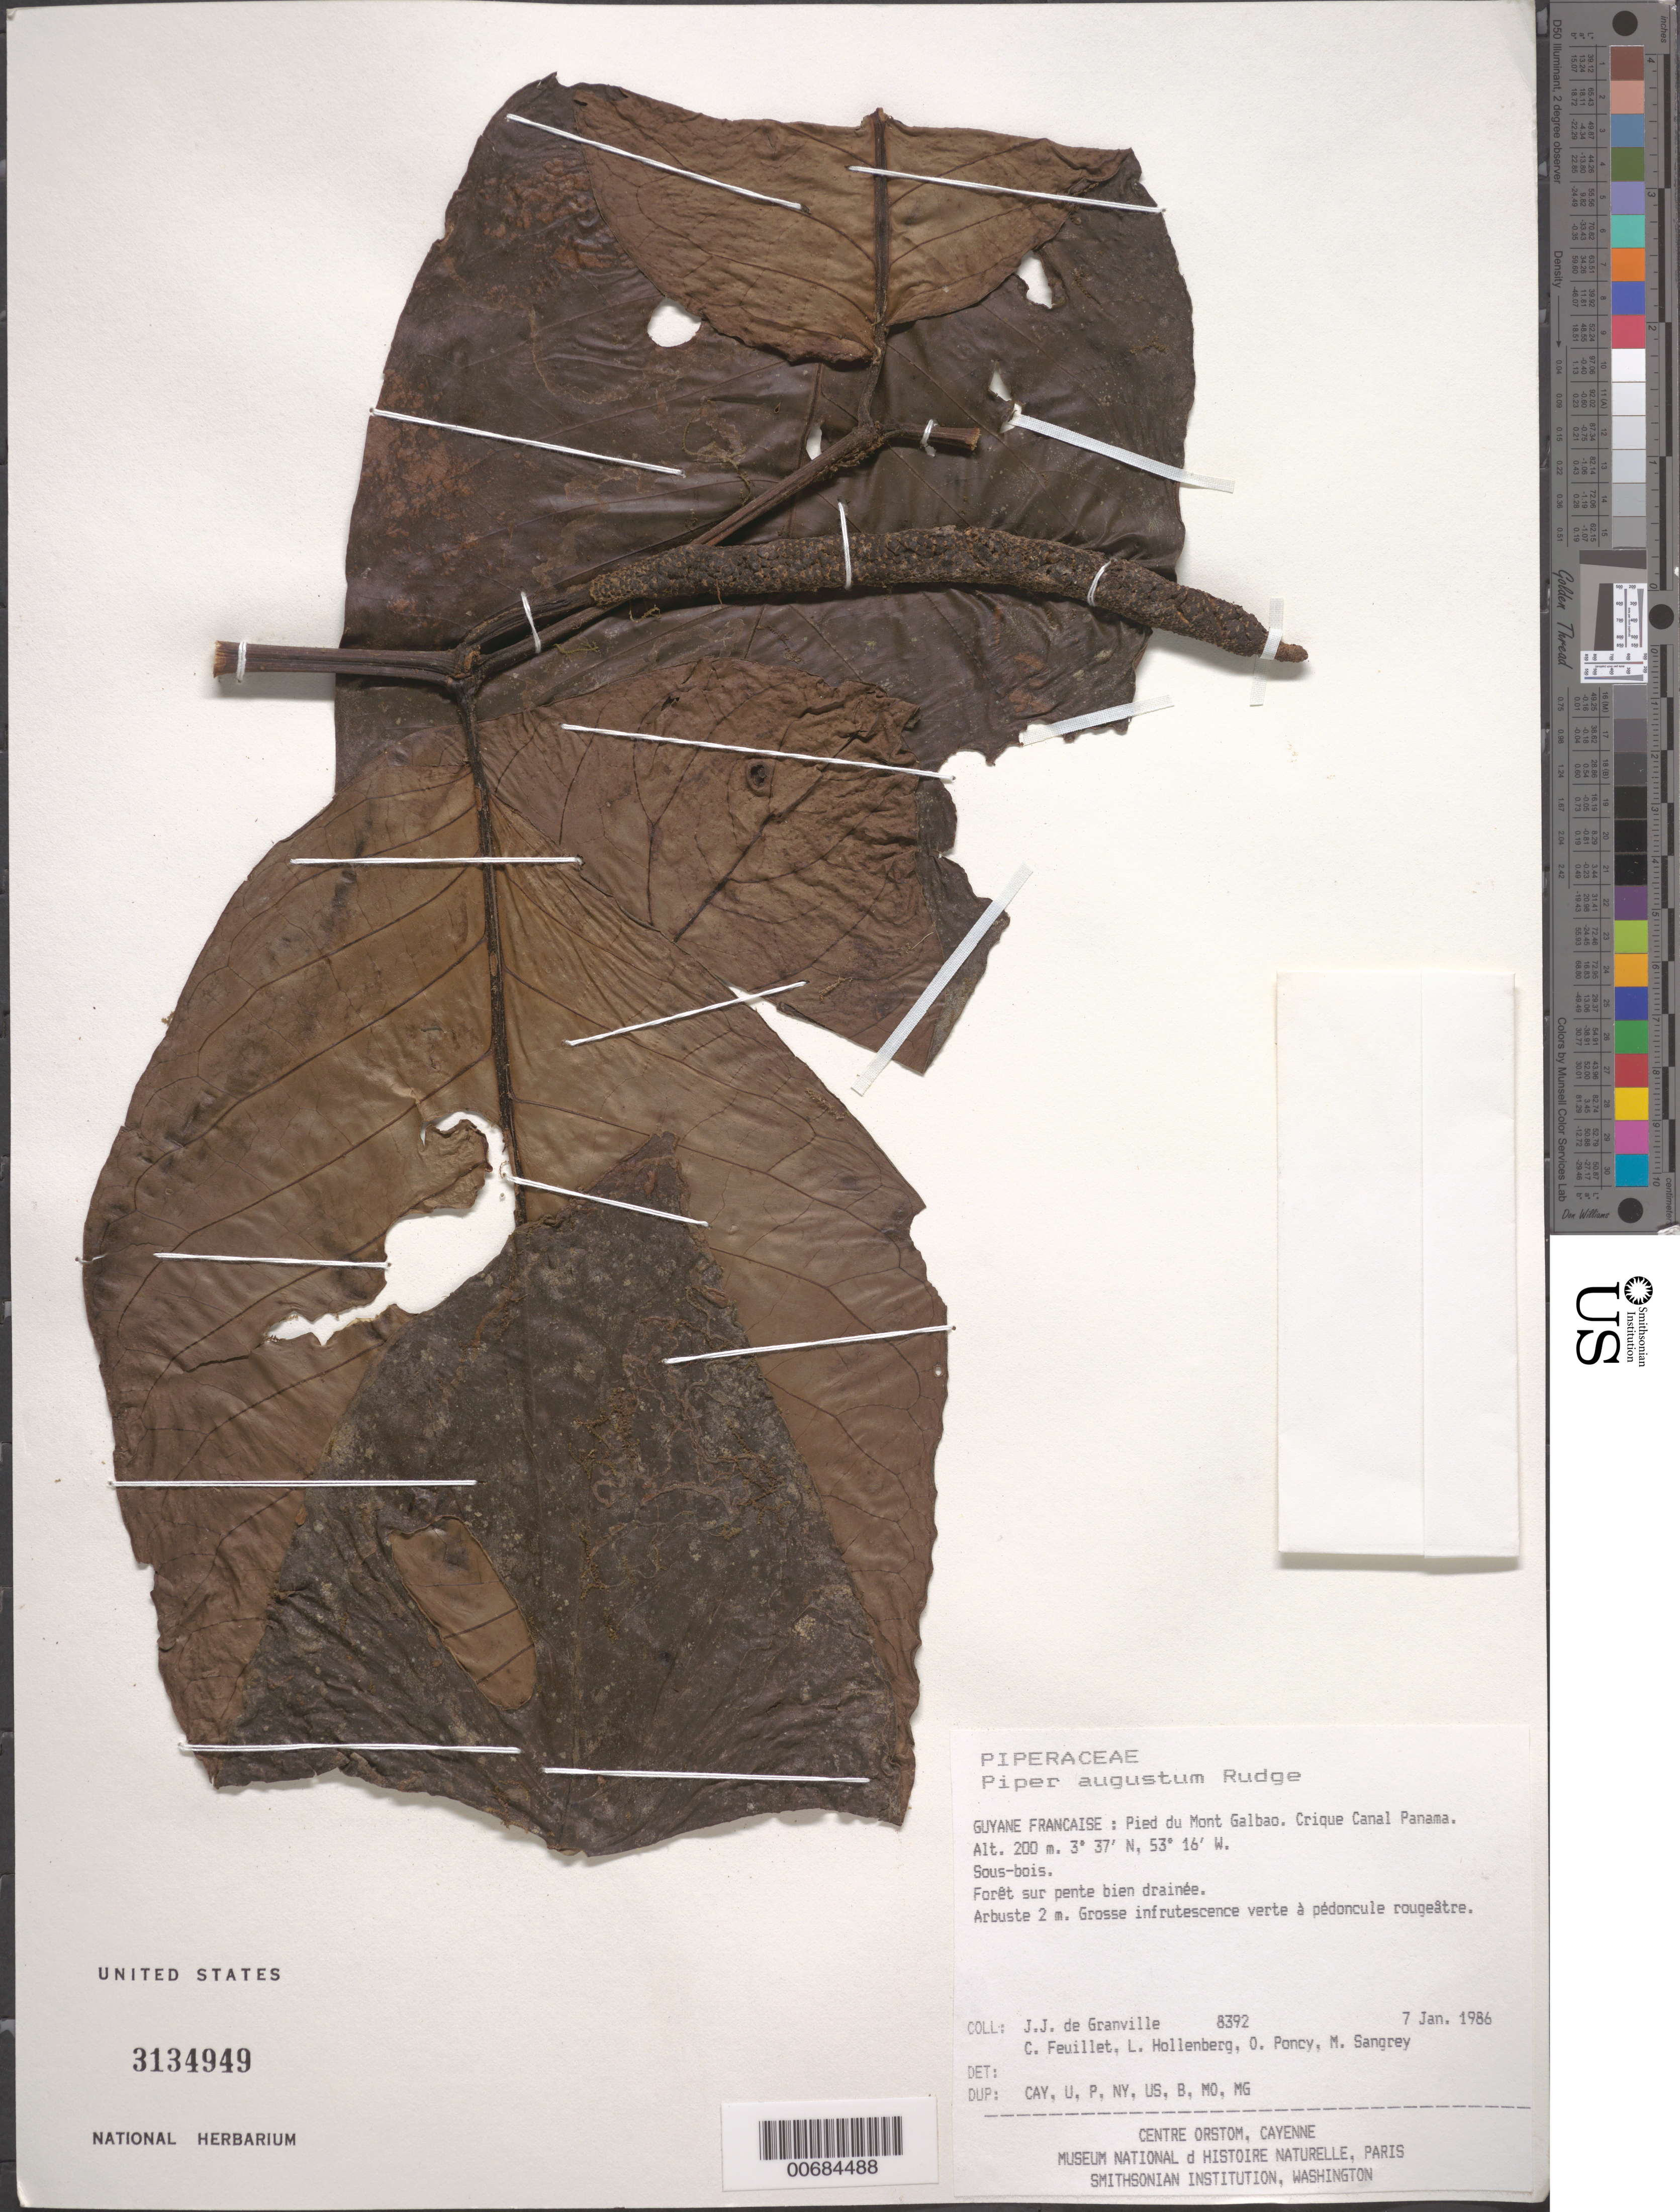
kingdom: Plantae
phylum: Tracheophyta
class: Magnoliopsida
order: Piperales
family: Piperaceae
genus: Piper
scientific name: Piper augustum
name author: Rudge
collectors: J.-J. de Granville, C. Feuillet, L. Hollenberg, O. Poncy & M. S. Sangrey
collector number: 8392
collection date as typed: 7-Jan-86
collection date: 1986-01-07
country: French Guiana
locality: Pied du Mont Galbao. Crique Canal Panama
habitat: Sous-bois; forêt sur pent bien drainée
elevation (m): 200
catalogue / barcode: US 3134949